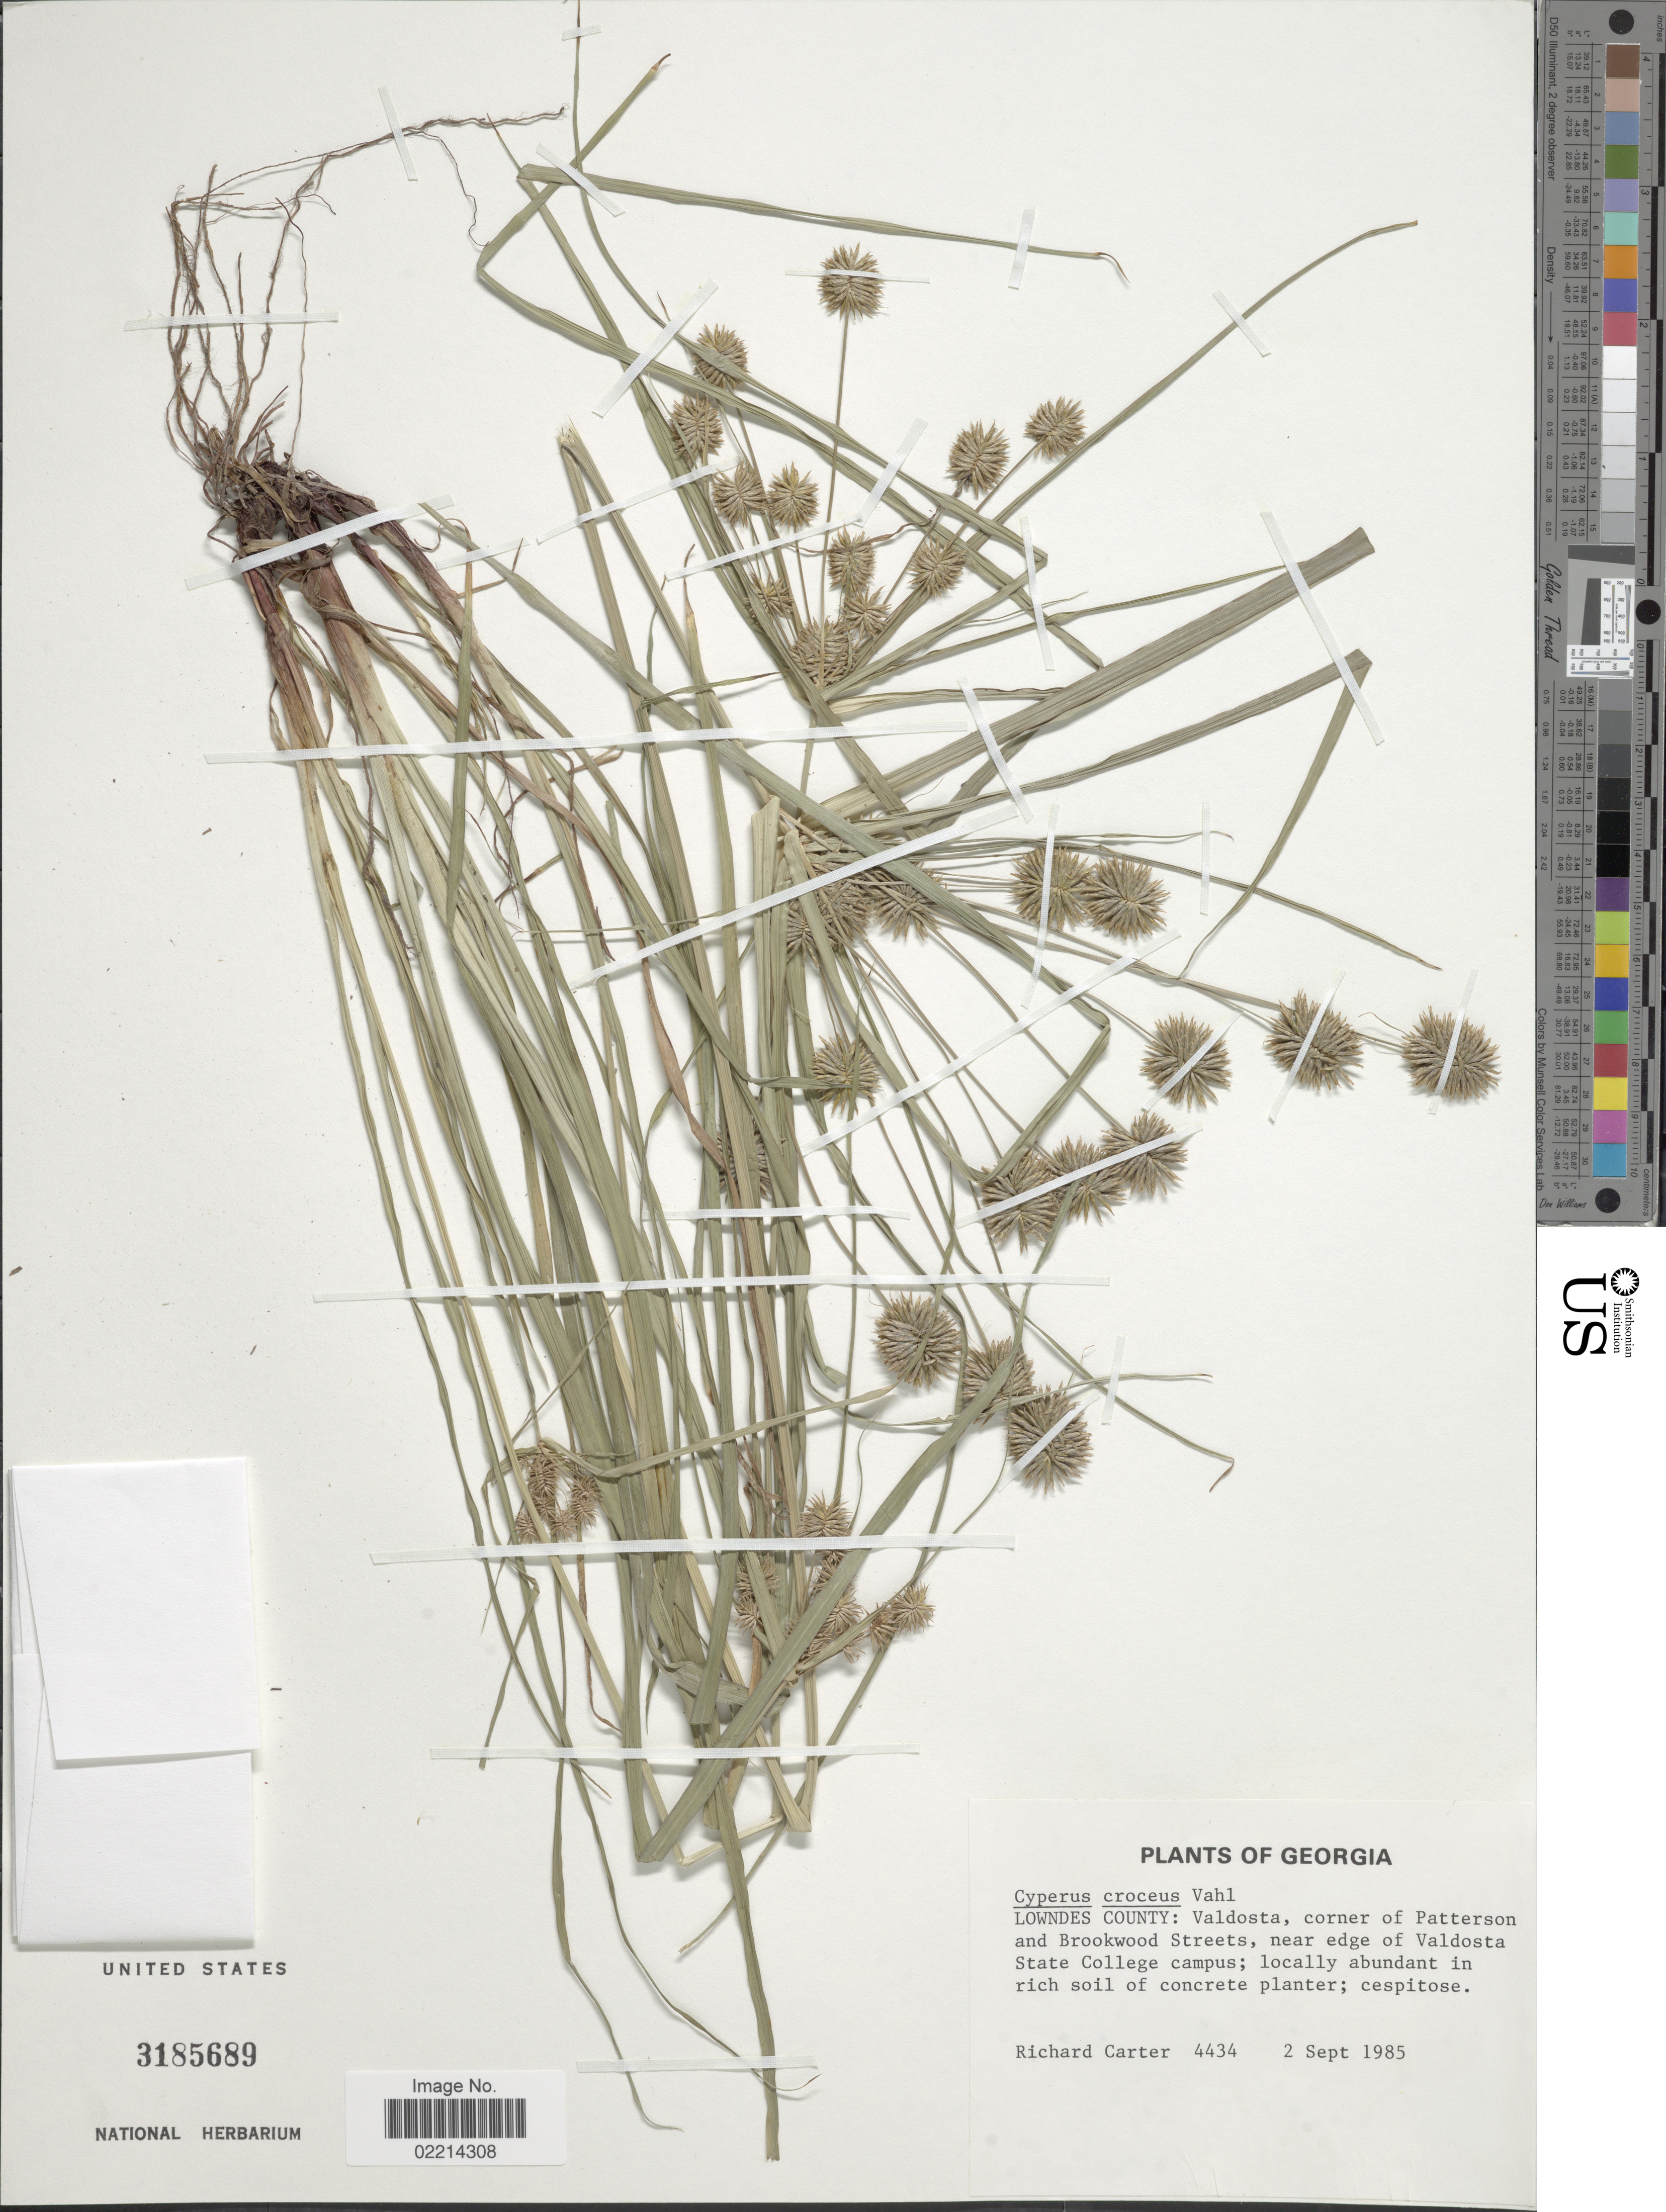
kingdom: Plantae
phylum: Tracheophyta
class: Liliopsida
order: Poales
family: Cyperaceae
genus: Cyperus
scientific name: Cyperus croceus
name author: Vahl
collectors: R. Carter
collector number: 4434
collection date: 1985-09-02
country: United States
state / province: Georgia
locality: Lowndes County: Valdosta, corner of Patterson and Brookwood Streets, near edge of Valdosta State College campus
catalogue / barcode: US 3185689